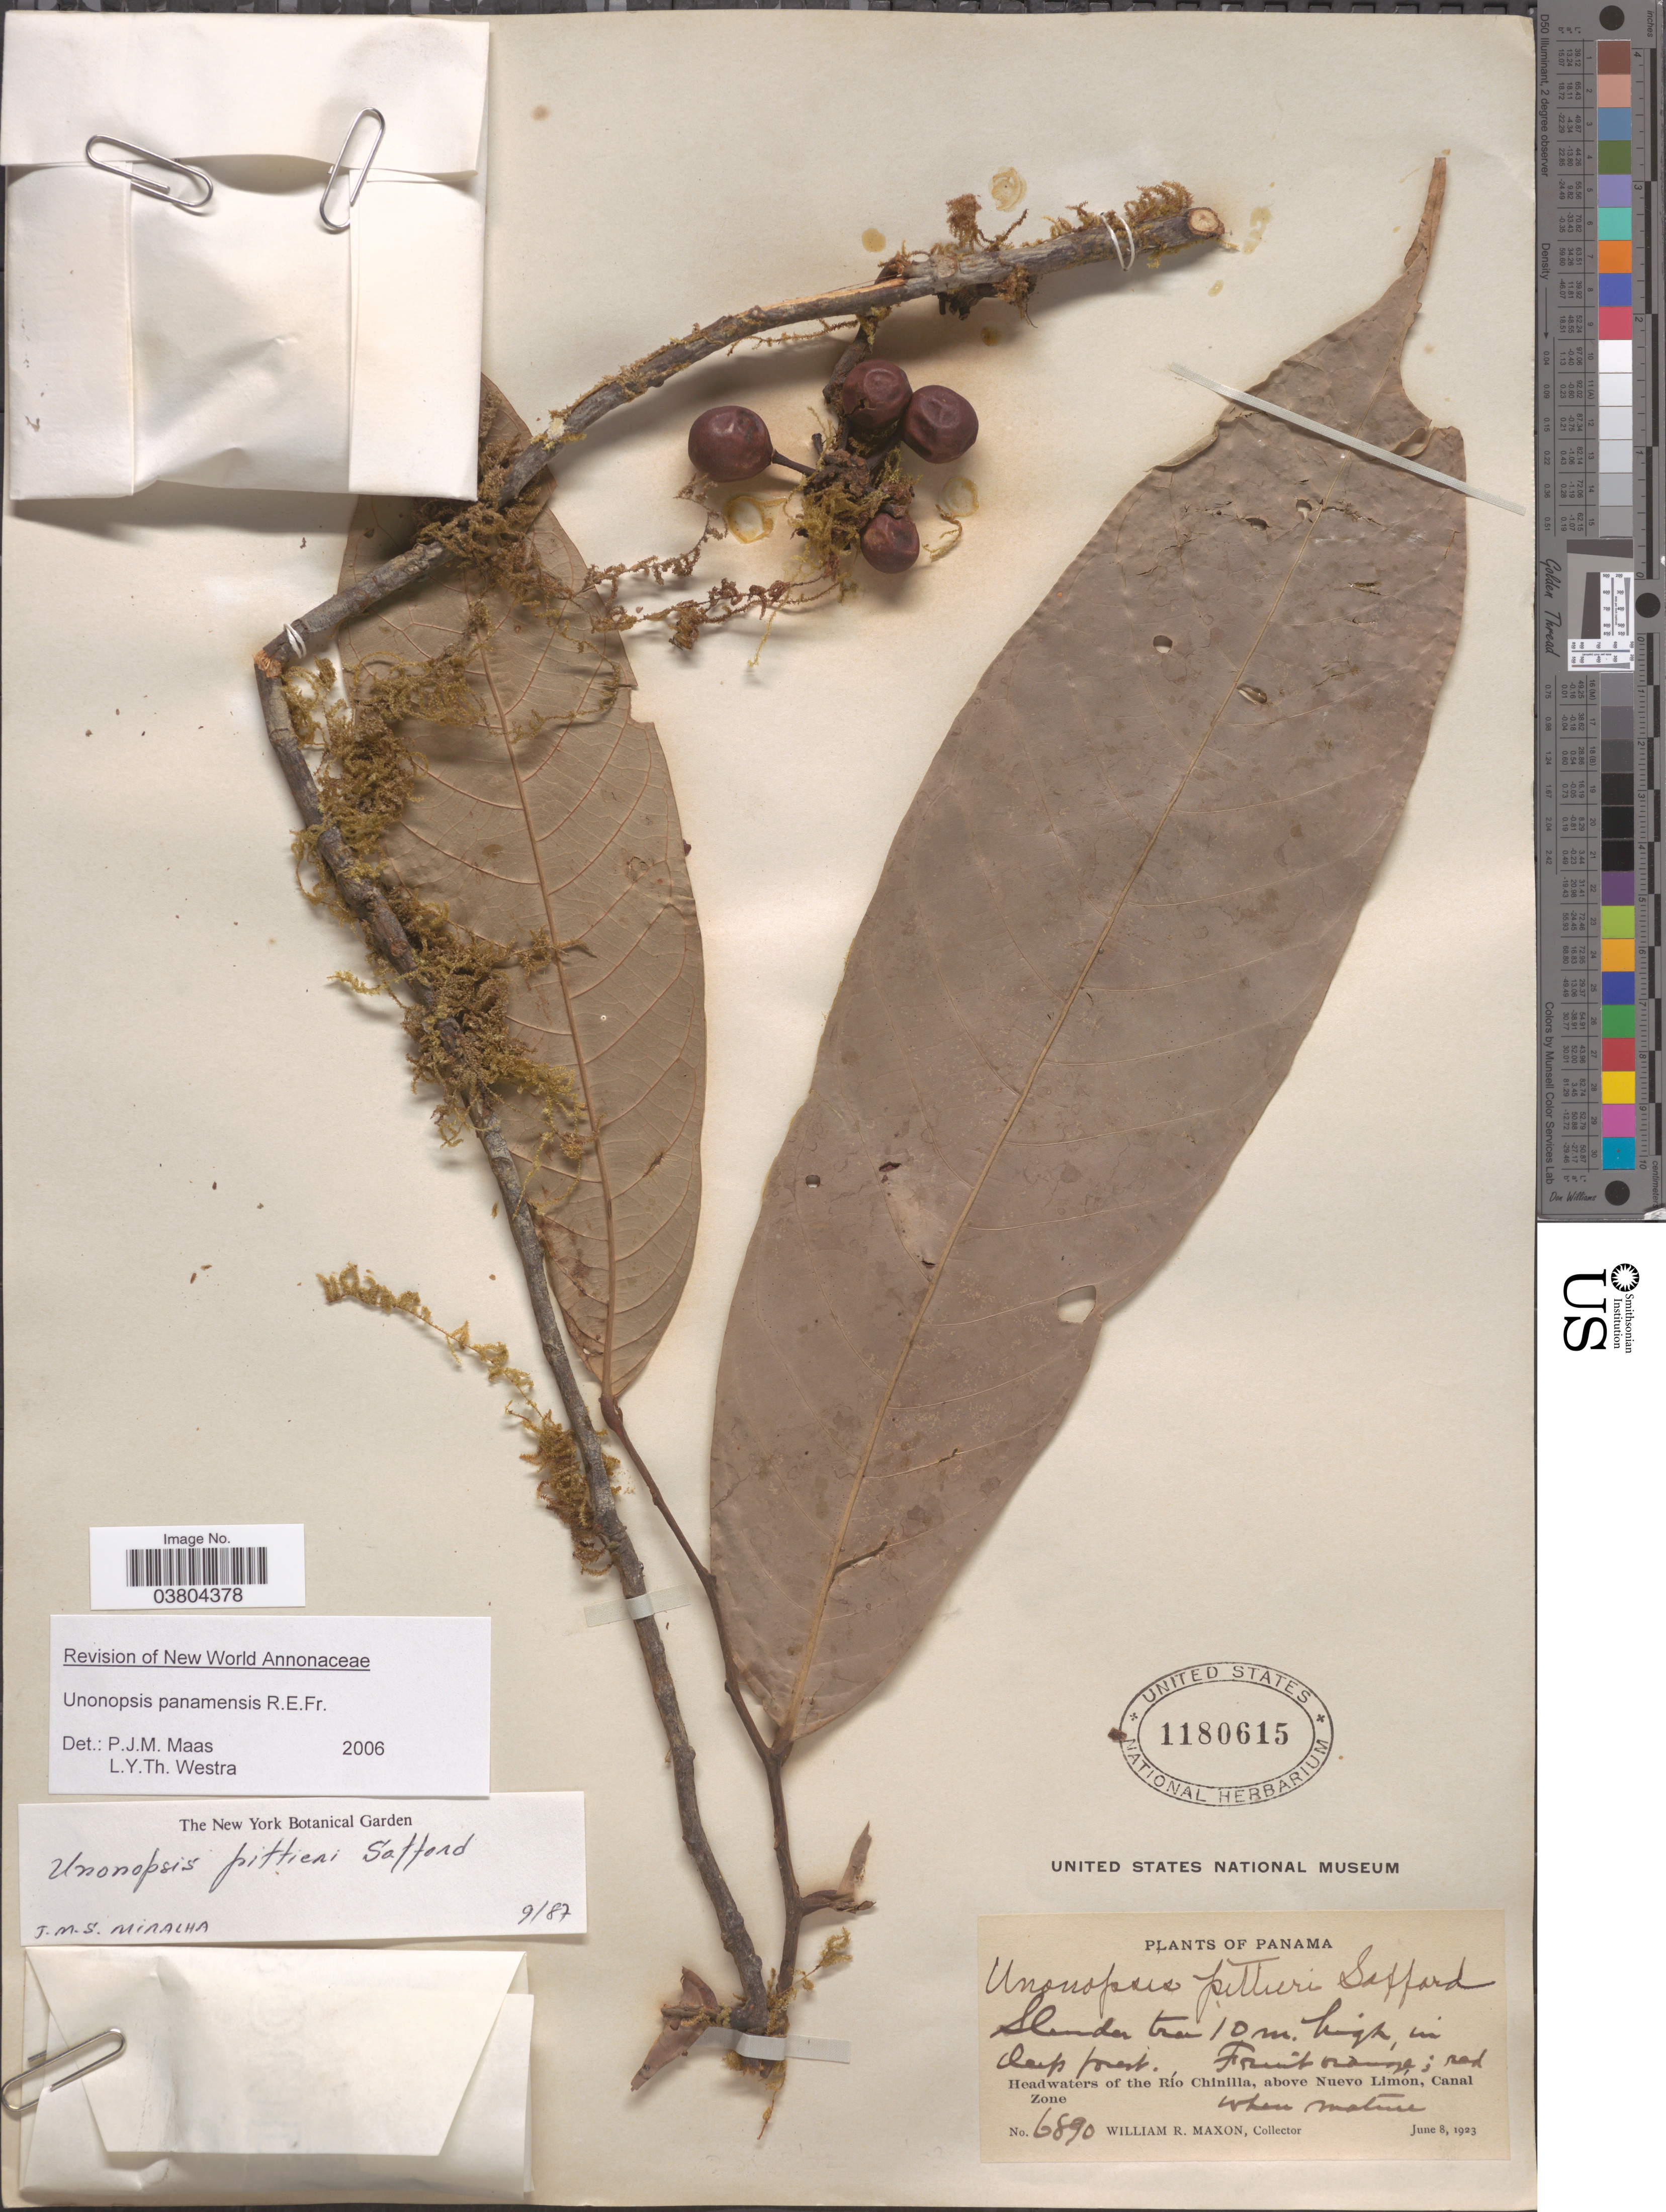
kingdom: Plantae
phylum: Tracheophyta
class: Magnoliopsida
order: Magnoliales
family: Annonaceae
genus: Unonopsis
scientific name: Unonopsis panamensis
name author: R.E. Fr.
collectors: W. R. Maxon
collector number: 6890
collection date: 1923-06-08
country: Panama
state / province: Colón / Panamá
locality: Headwaters of the Río Chinilla, above Nuevo Limón, Canal Zone.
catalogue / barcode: US 1180615